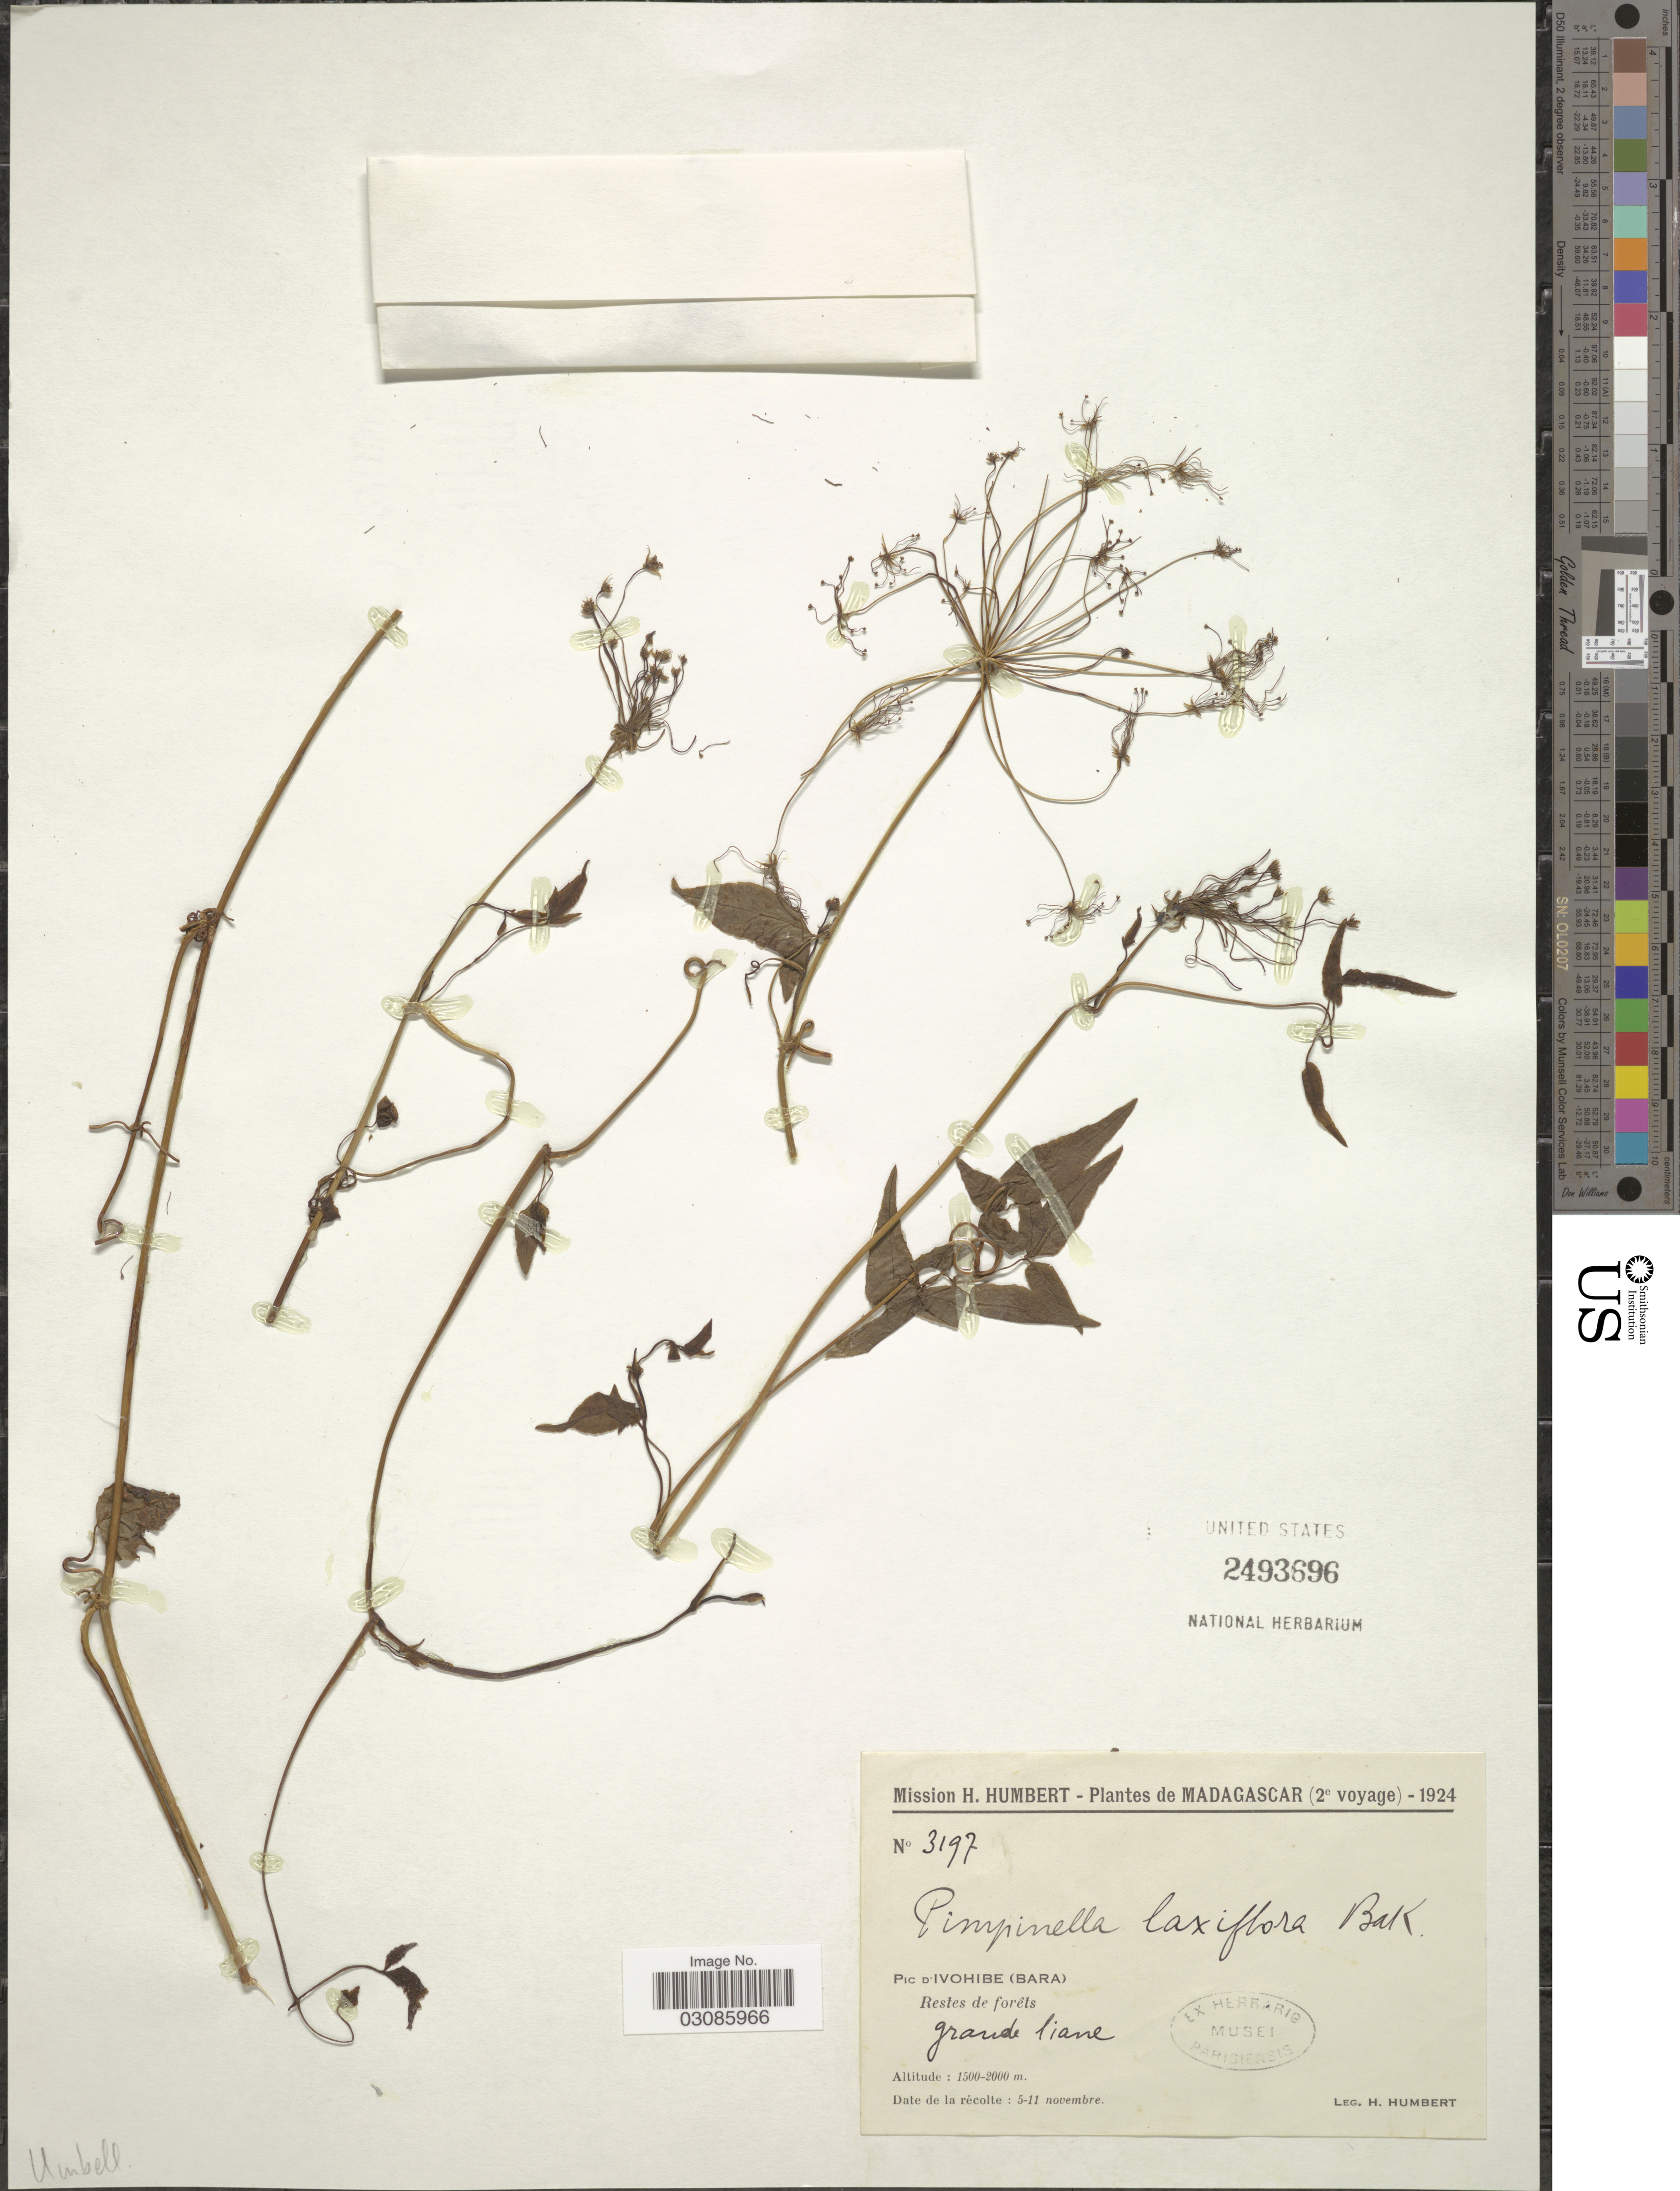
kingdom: Plantae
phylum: Tracheophyta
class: Magnoliopsida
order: Apiales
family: Apiaceae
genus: Pimpinella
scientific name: Pimpinella laxiflora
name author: Baker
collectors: H. Humbert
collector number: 3197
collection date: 1924-11-05/1924-11-11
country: Madagascar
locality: Pic d'Ivohibe (Bara), Restes de forêts.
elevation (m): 1500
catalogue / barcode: US 2493696